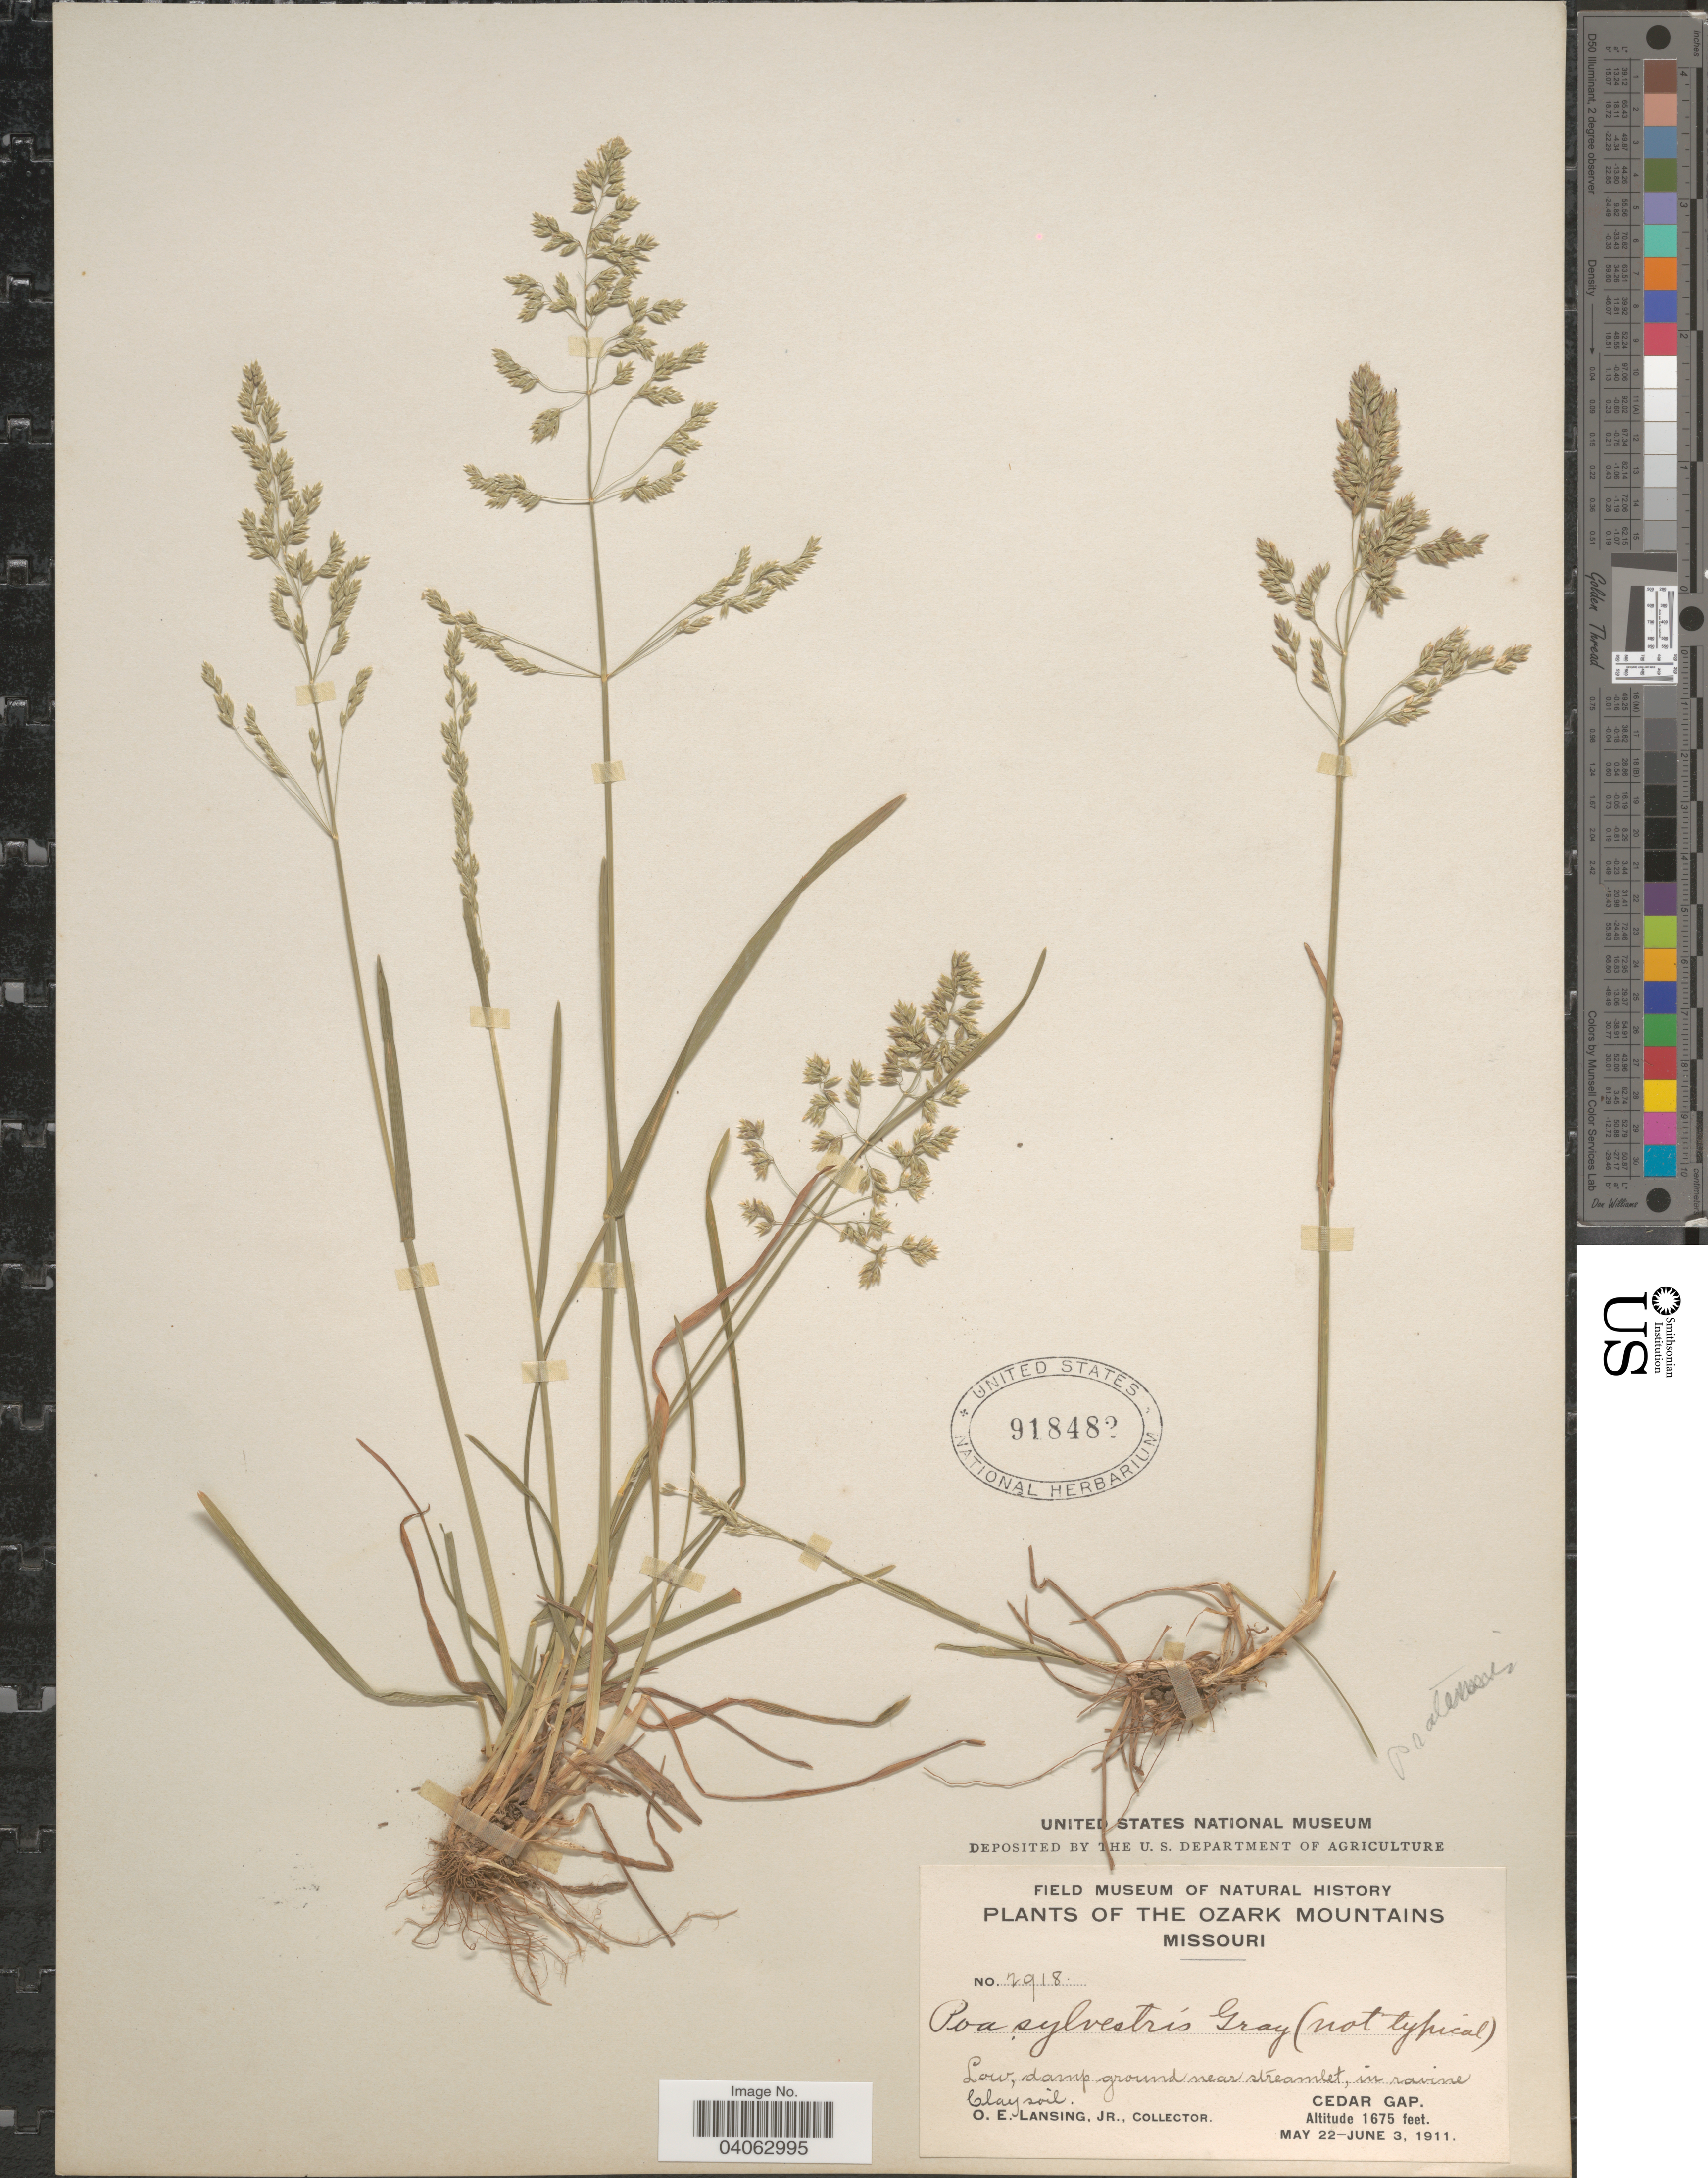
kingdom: Plantae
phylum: Tracheophyta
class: Liliopsida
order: Poales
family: Poaceae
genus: Poa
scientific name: Poa pratensis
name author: L.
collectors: O. Lansing Jr.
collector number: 2918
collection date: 1911-05-22/1911-06-03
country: United States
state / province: Missouri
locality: Ozark Mountains. Low, damp ground near streamlet, in ravine Clay soil. Cedar Gap.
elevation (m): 511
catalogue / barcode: US 918482